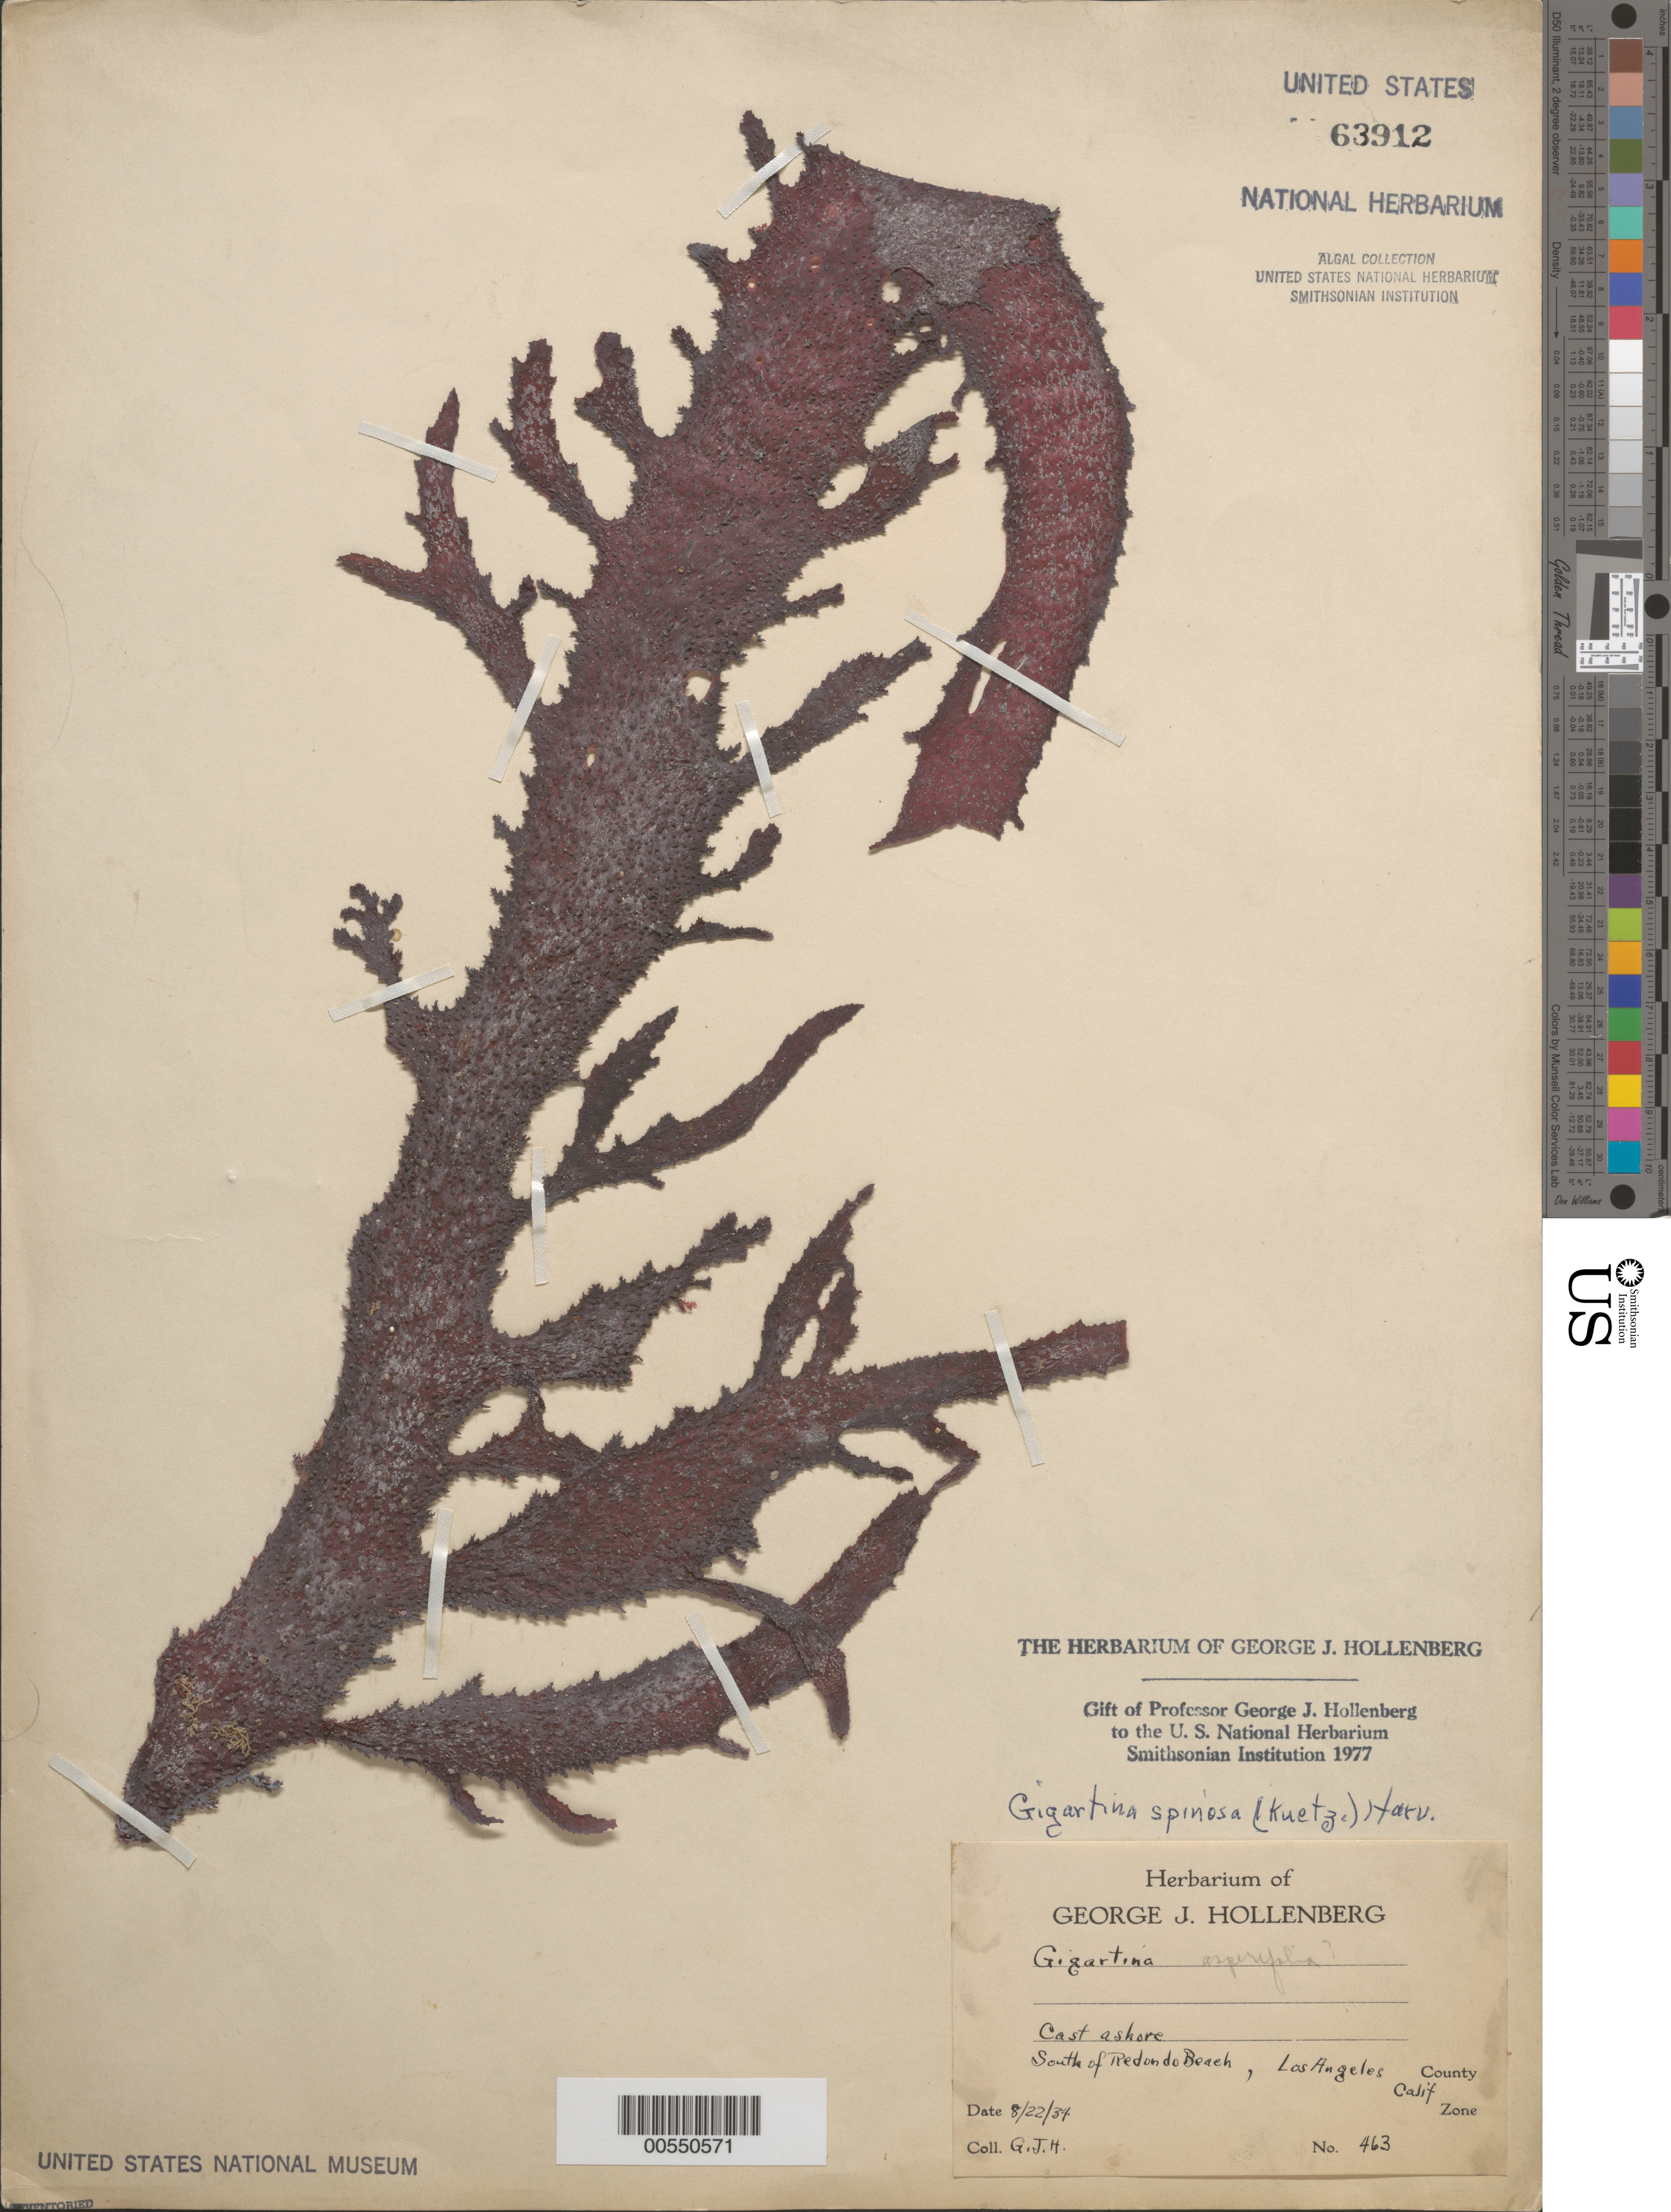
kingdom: Plantae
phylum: Rhodophyta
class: Florideophyceae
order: Gigartinales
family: Gigartinaceae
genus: Chondracanthus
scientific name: Chondracanthus spinosus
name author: (Kütz.) Guiry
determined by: Algae name updating Project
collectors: G. Hollenberg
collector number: GJH 463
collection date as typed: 22 Aug 1934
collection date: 1934-08-22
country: United States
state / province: California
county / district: Los Angeles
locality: South of Redondo Beach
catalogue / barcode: US 63912